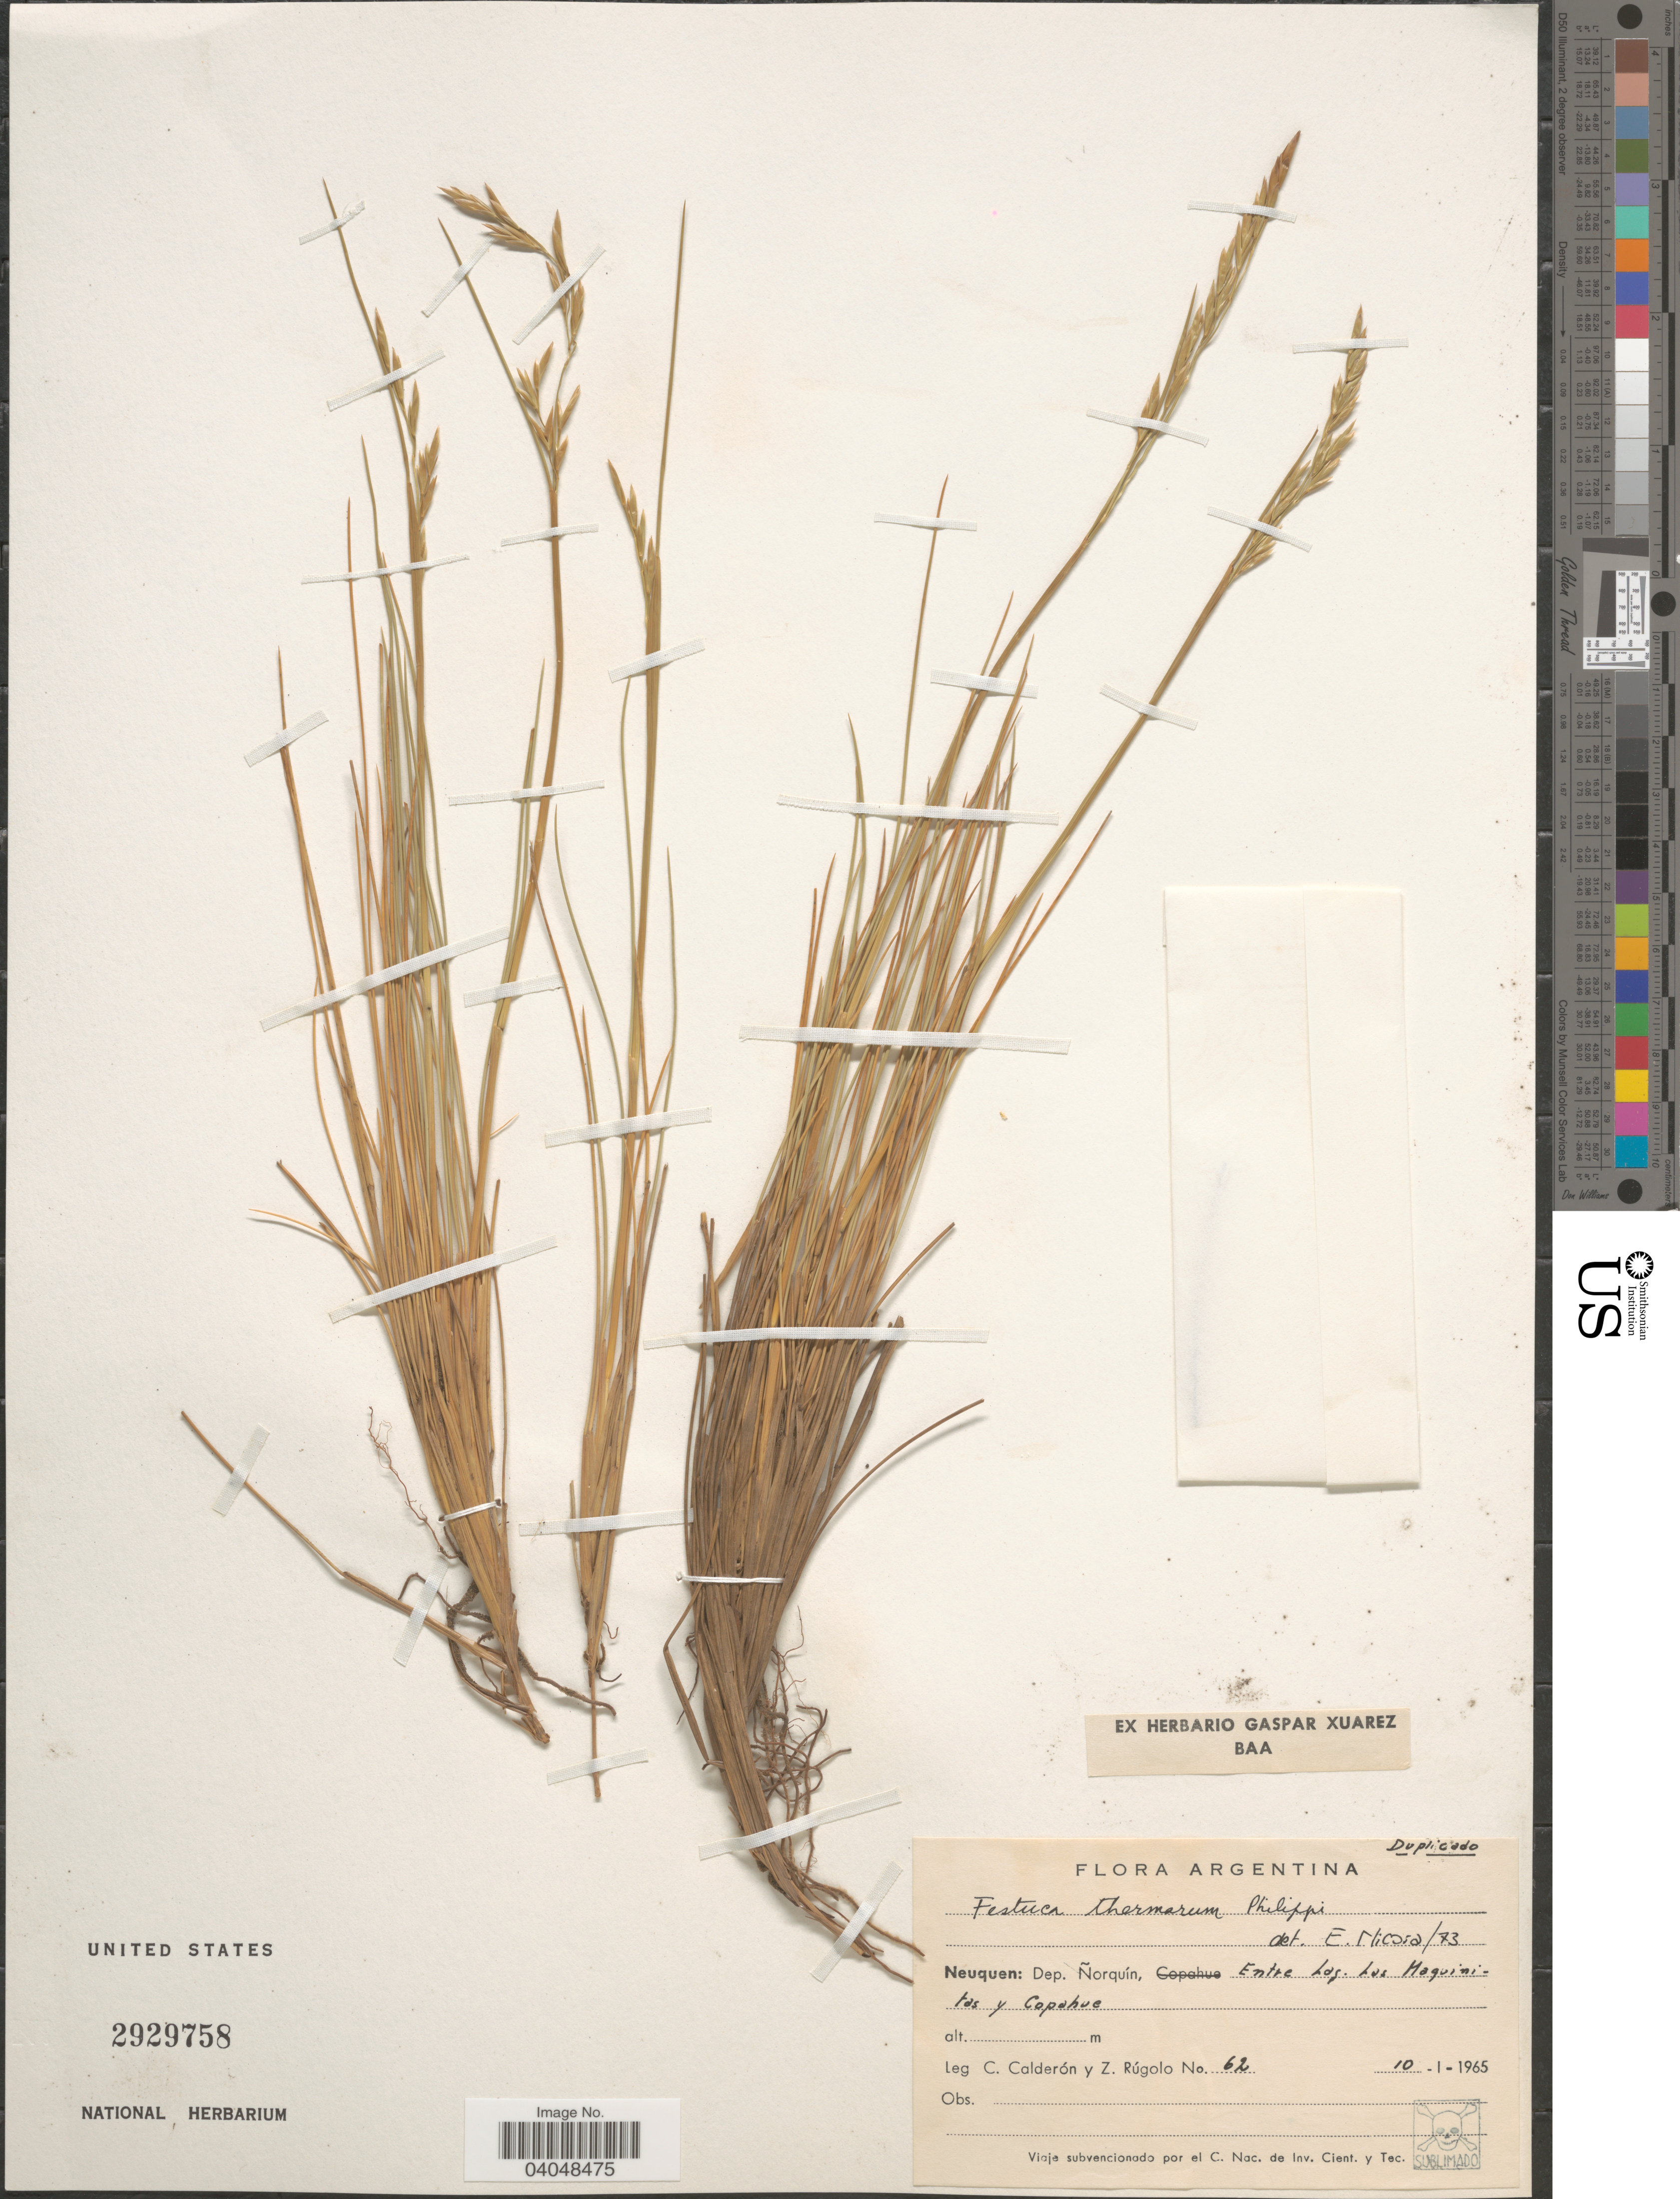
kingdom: Plantae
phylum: Tracheophyta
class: Liliopsida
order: Poales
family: Poaceae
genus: Festuca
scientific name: Festuca thermarum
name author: Phil.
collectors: C. Calderon & Z. Rúgolo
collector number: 62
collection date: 1965-01-10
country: Argentina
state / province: Neuquen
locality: Dep. Ñirquín, Entre Lag. Las Maquinitas y Copahue.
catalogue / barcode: US 2929758